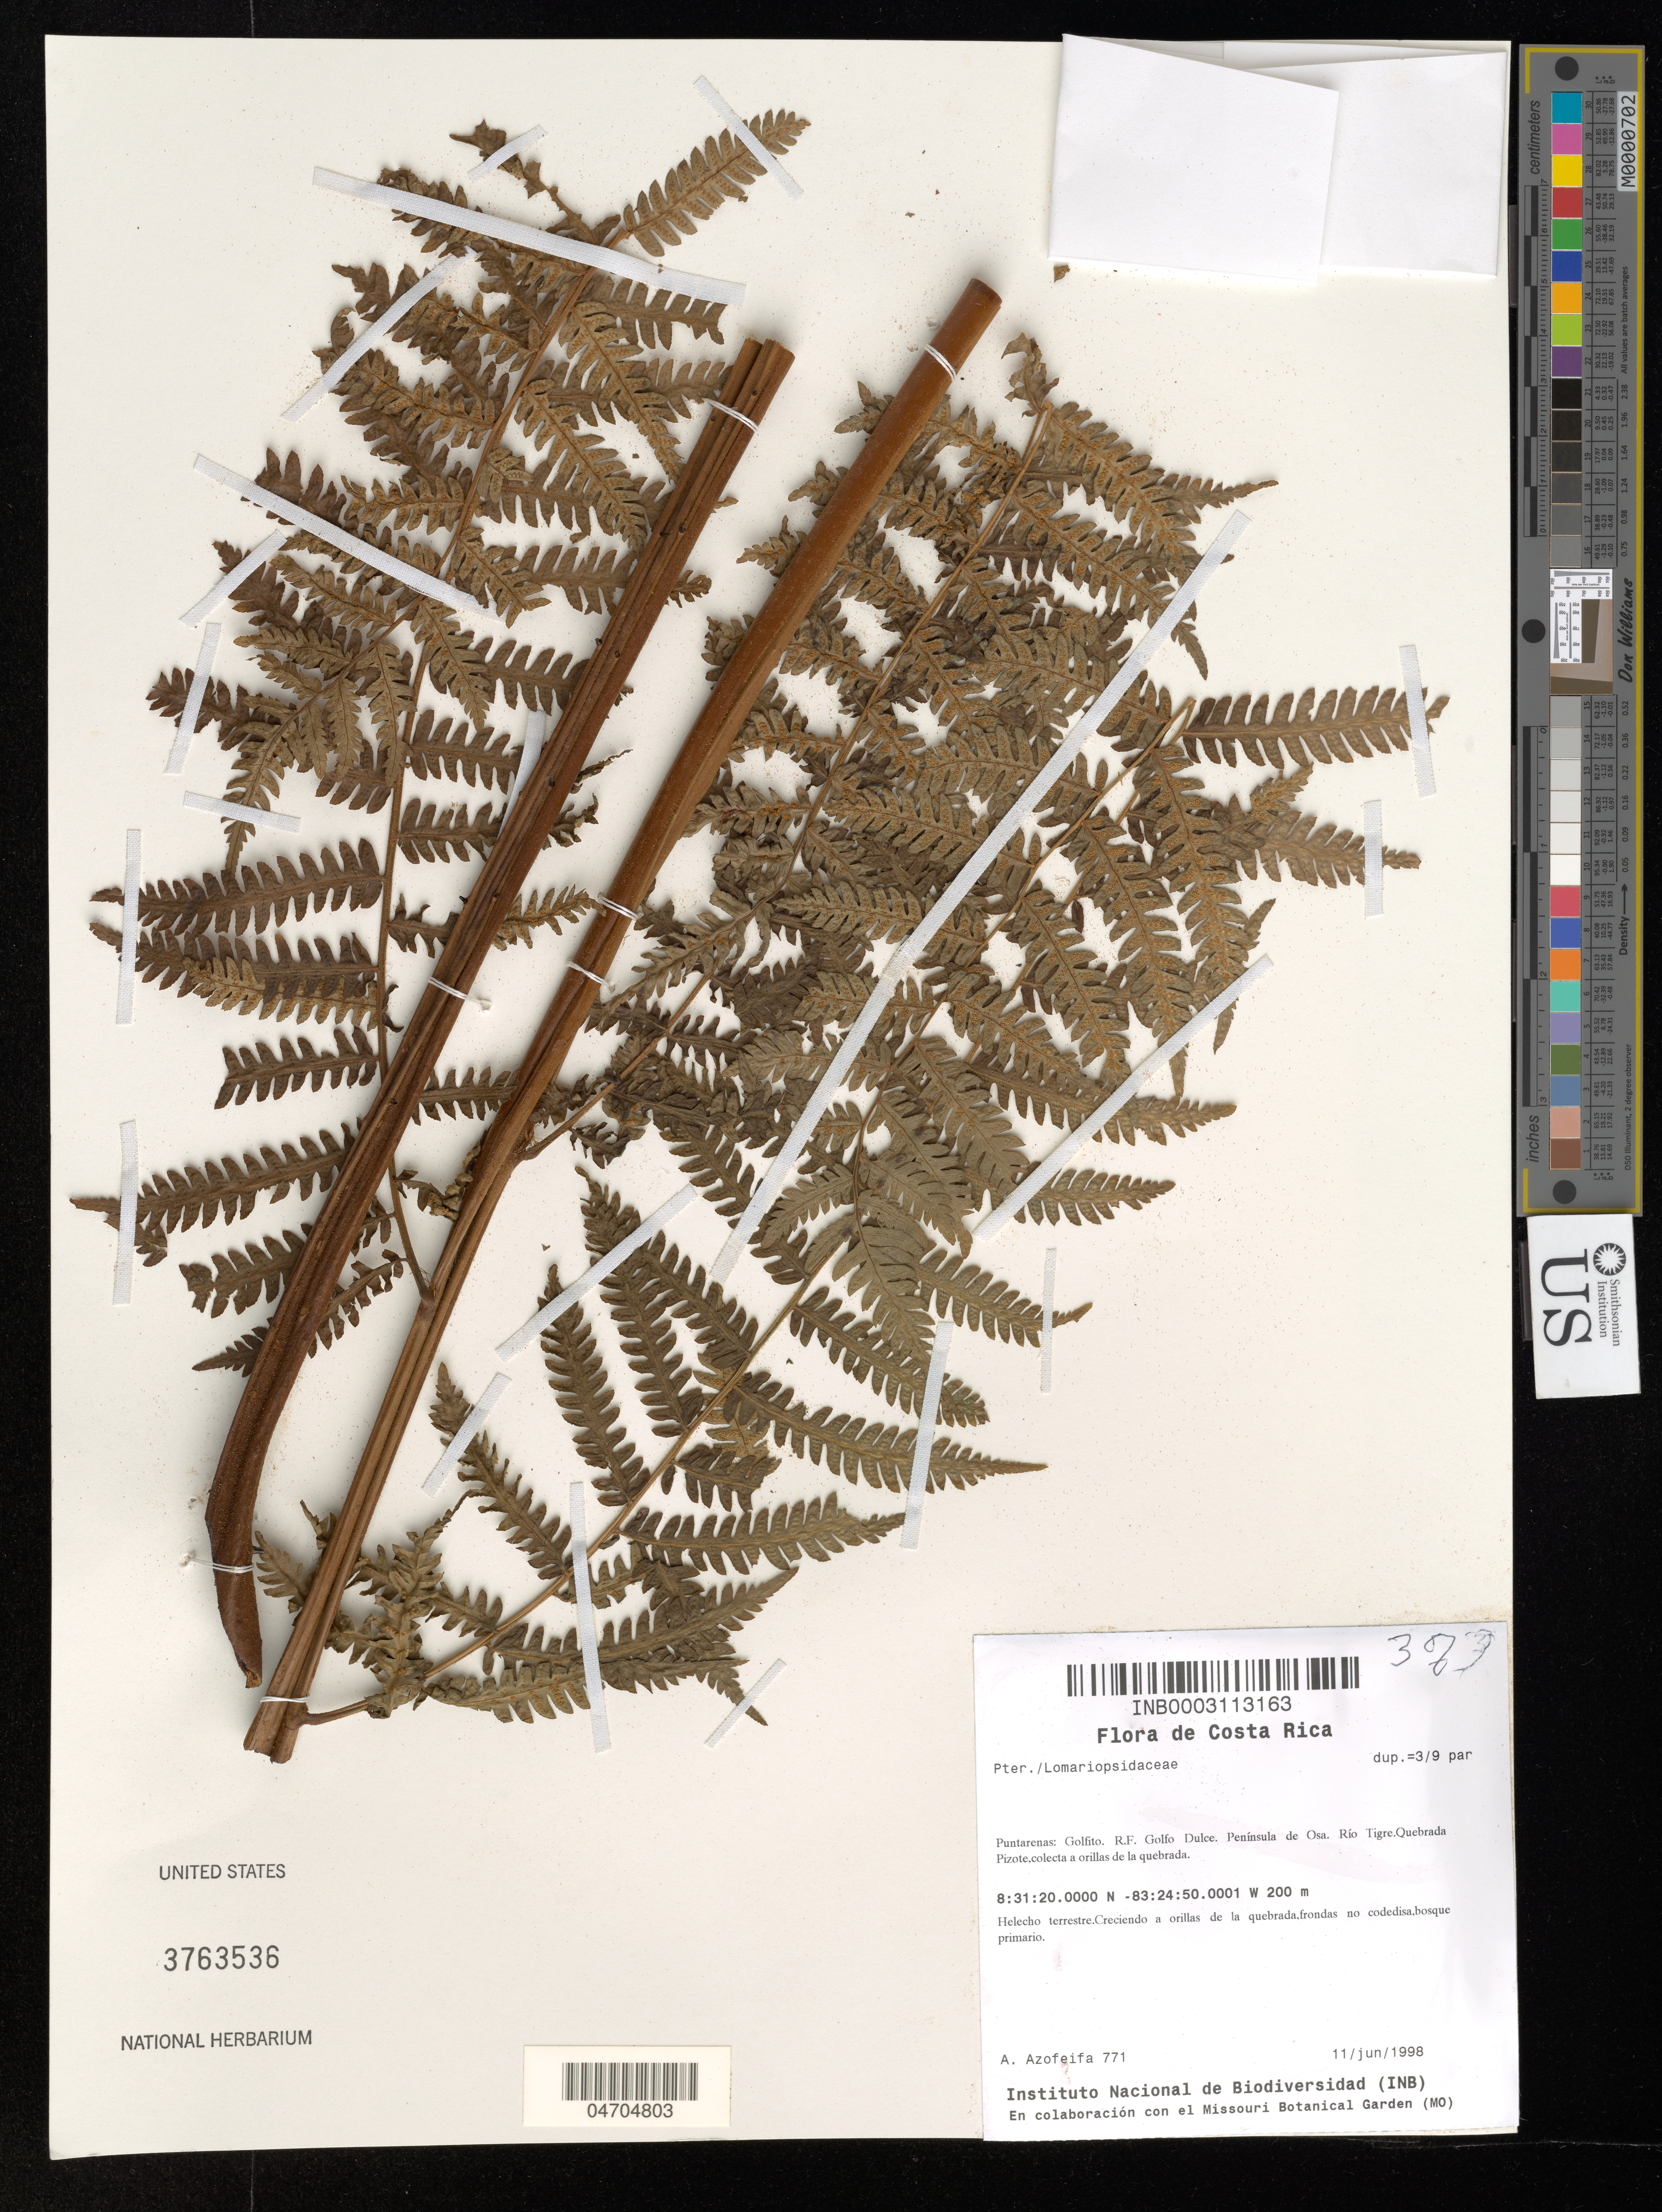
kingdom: Plantae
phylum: Tracheophyta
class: Polypodiopsida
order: Polypodiales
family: Lomariopsidaceae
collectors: A. Azofeifa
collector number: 771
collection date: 1998-06-11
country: Costa Rica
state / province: Puntarenas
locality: Golfito. R. F. Golfo Dulce. Península de Osa. Río Tigre. Quebrada Pizote, colecta a orillas de la quebrada.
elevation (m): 200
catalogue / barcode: US 3763536